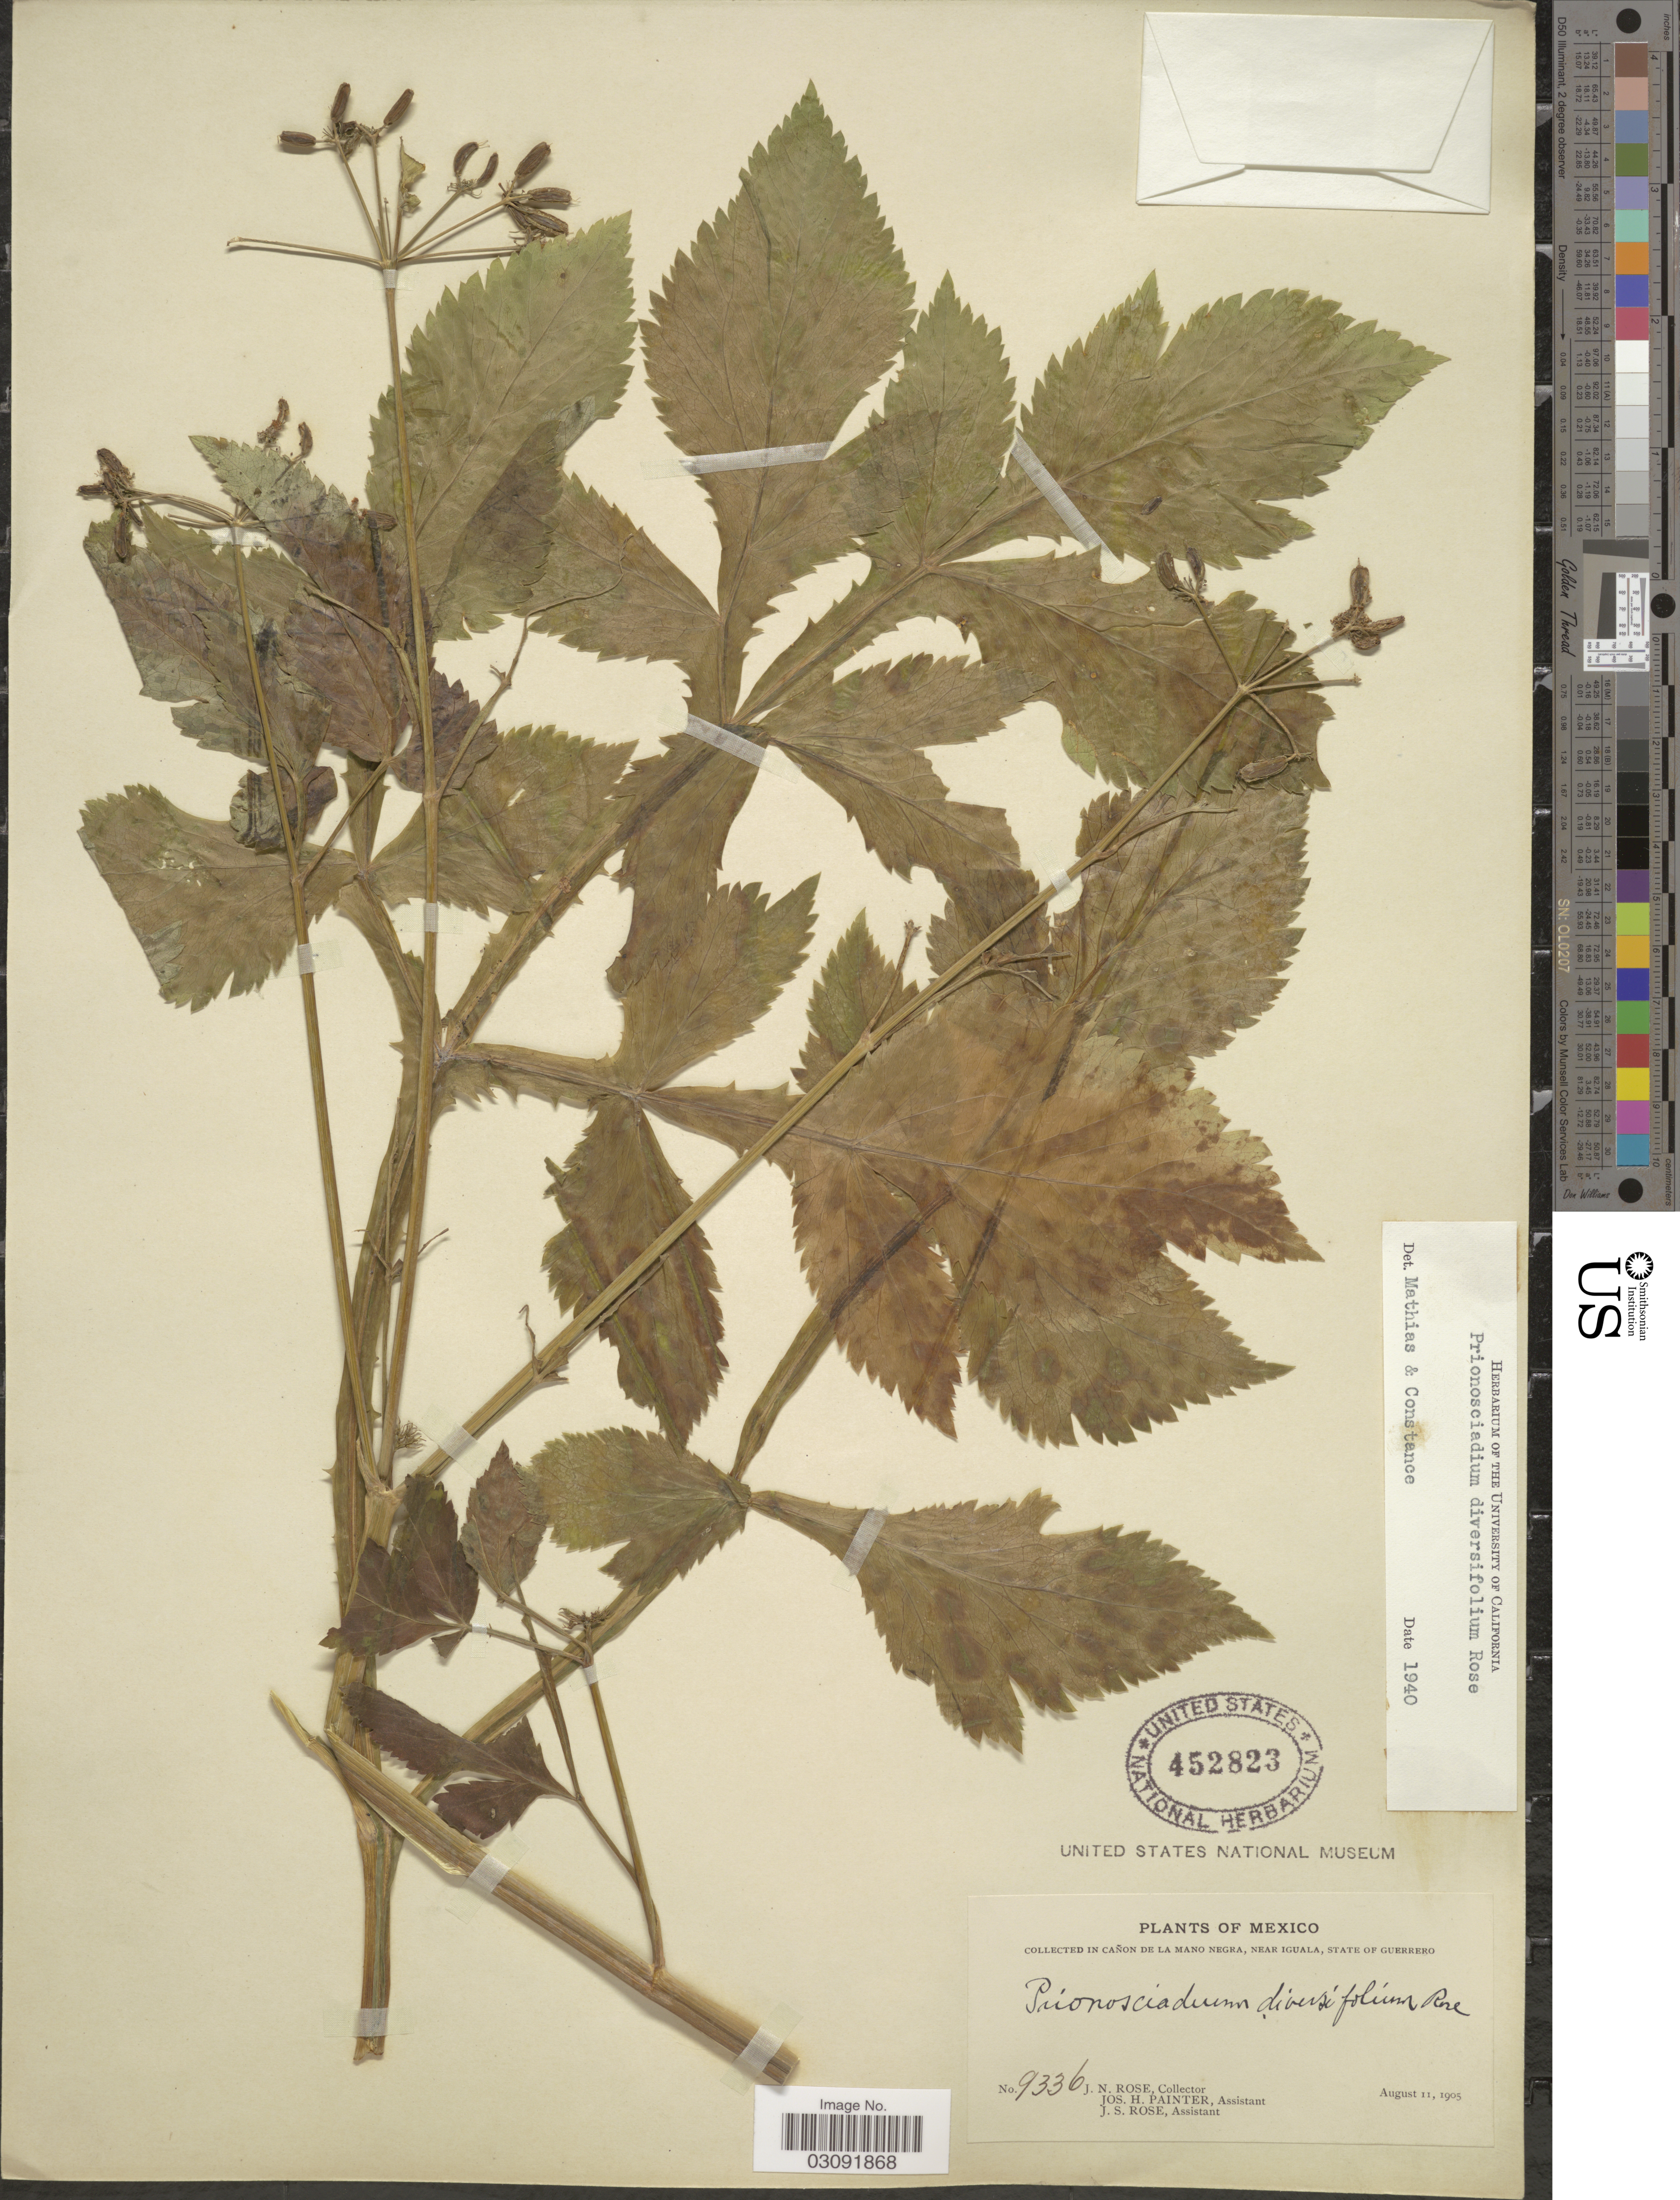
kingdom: Plantae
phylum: Tracheophyta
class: Magnoliopsida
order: Apiales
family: Apiaceae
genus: Prionosciadium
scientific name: Prionosciadium diversifolium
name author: Rose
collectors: J. N. Rose, J. H. Painter & J. S. Rose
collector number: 9336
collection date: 1905-08-11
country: Mexico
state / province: Guerrero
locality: In cañon de la Mano Negra, near Iguala.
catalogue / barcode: US 452823